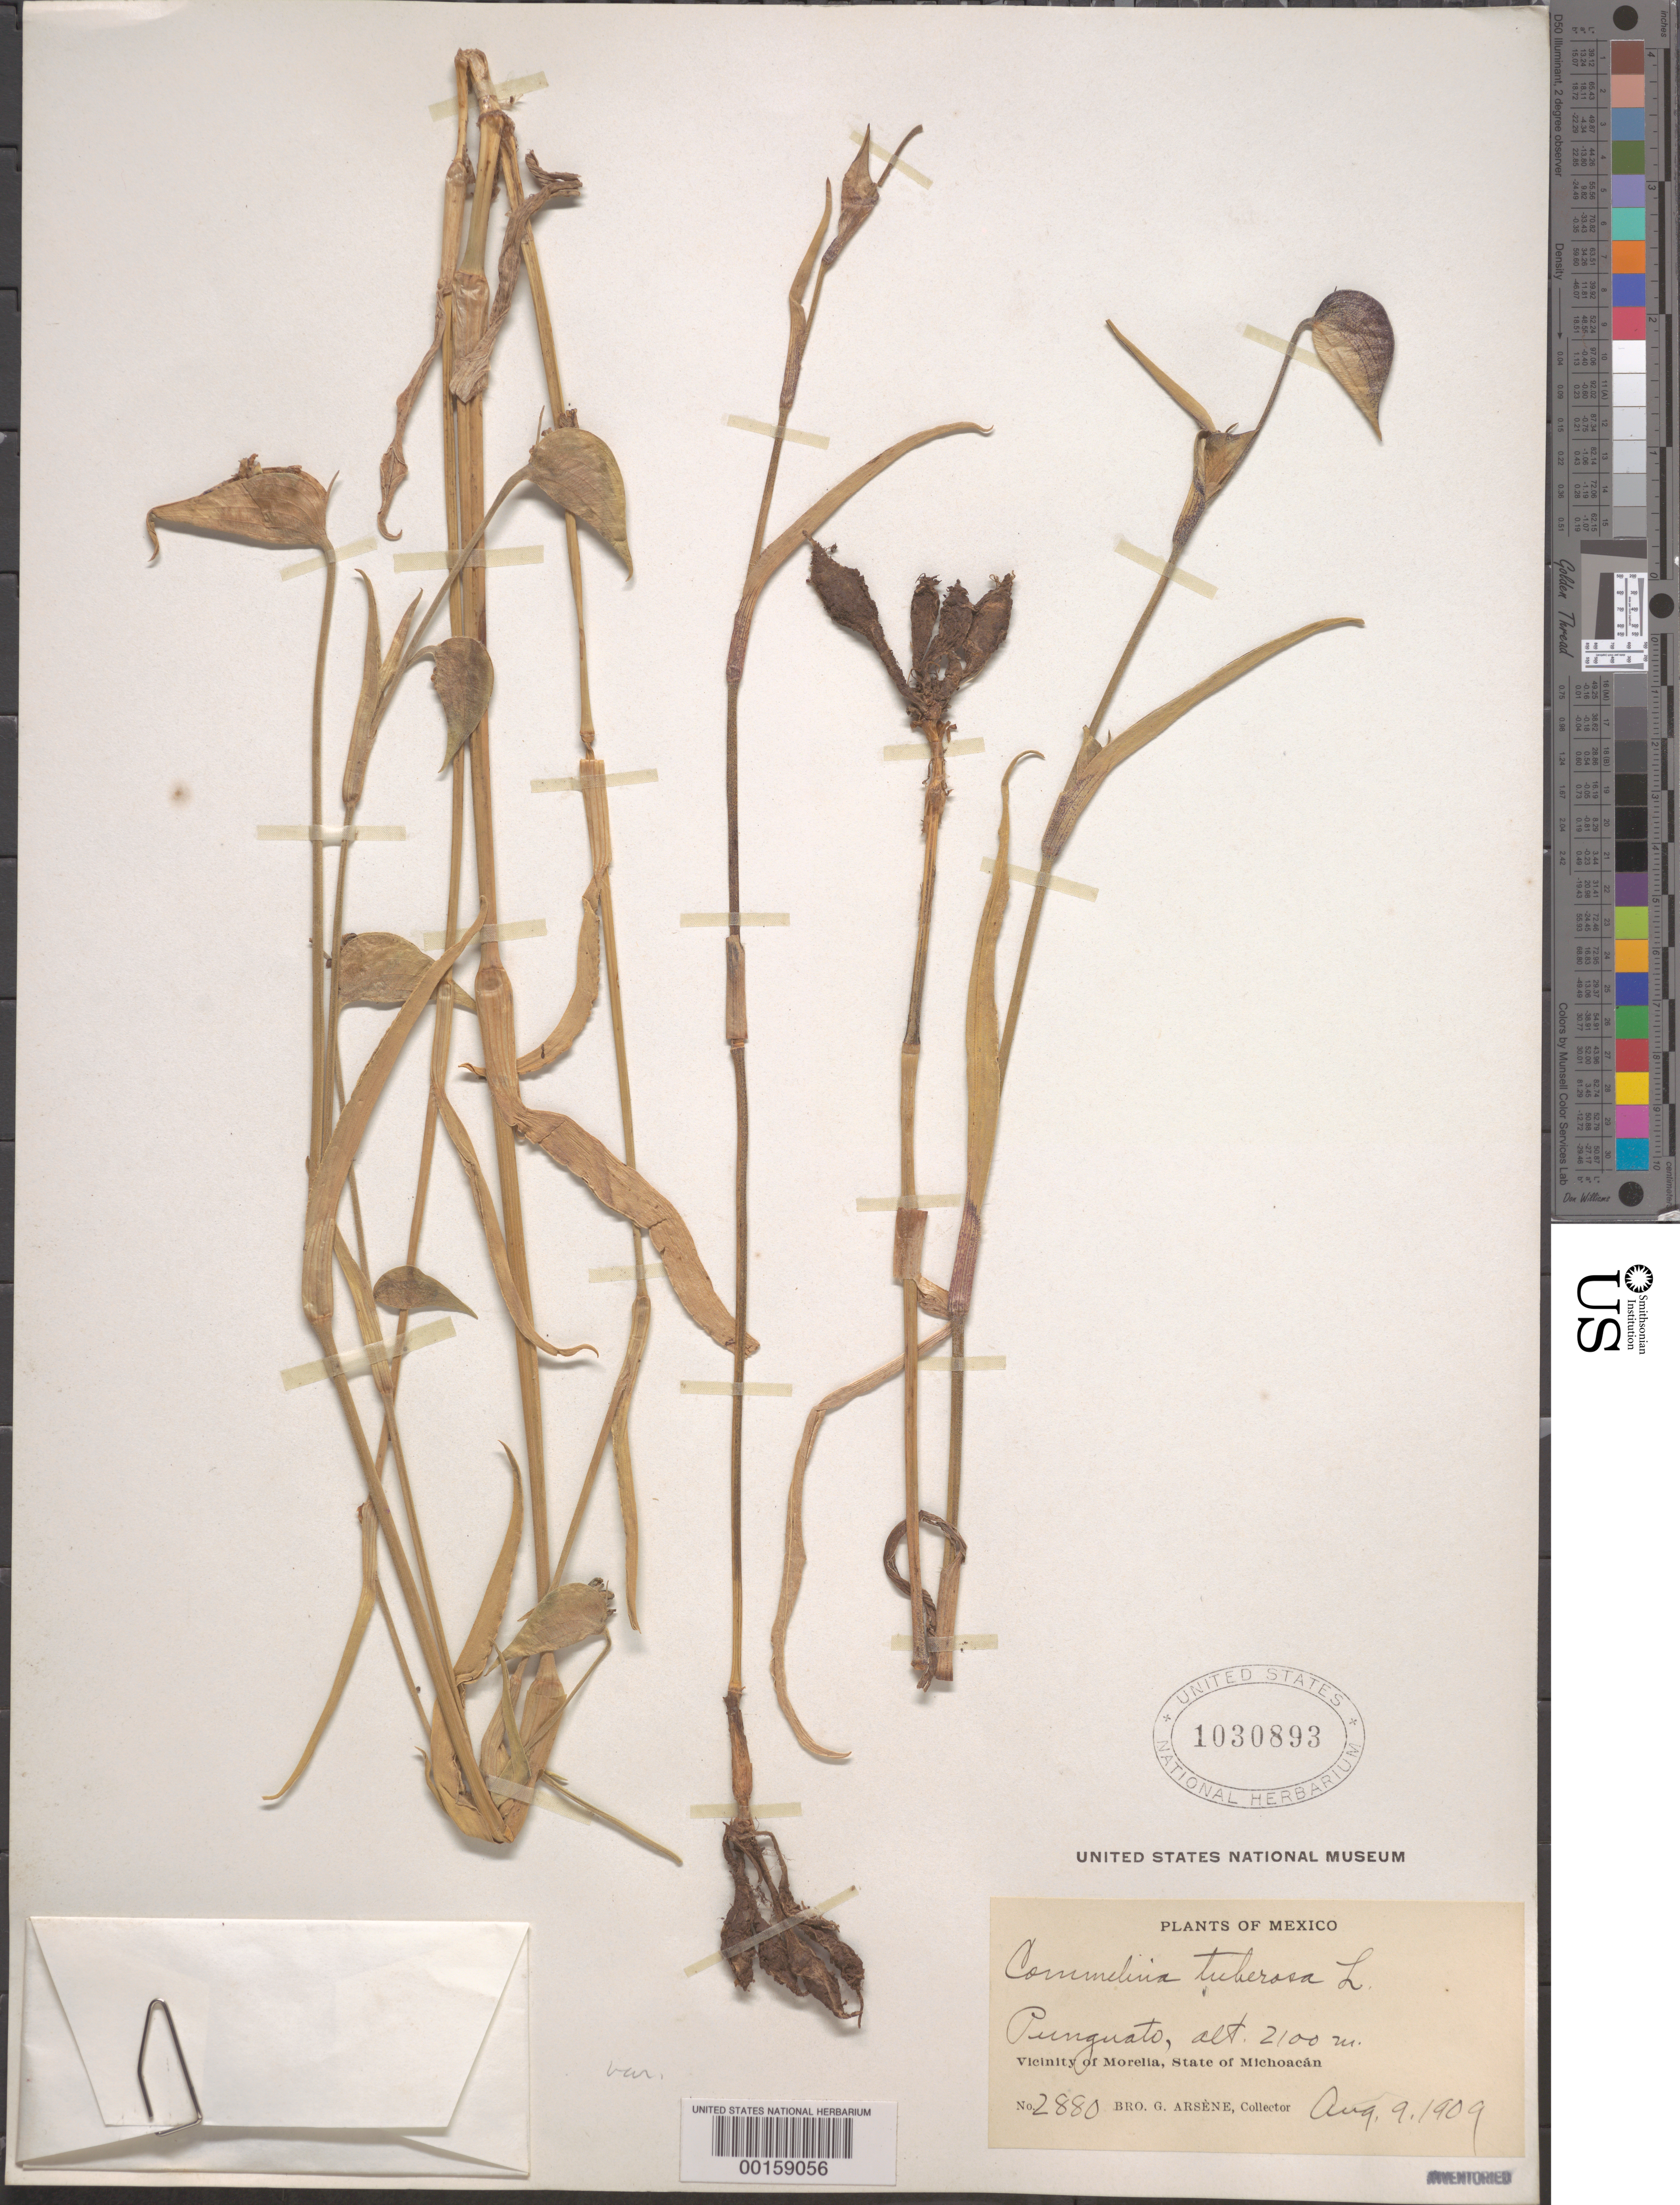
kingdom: Plantae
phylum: Tracheophyta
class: Liliopsida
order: Commelinales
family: Commelinaceae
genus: Commelina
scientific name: Commelina tuberosa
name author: L.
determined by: Faden, Robert B., (US), Smithsonian Institution - National Museum of Natural History (UNITED STATES)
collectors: Bro. G. Arsène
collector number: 2880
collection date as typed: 09 Aug 1909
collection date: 1909-08-09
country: Mexico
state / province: Michoacán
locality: Morelia; near Punguato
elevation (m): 2100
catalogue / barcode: US 1030893